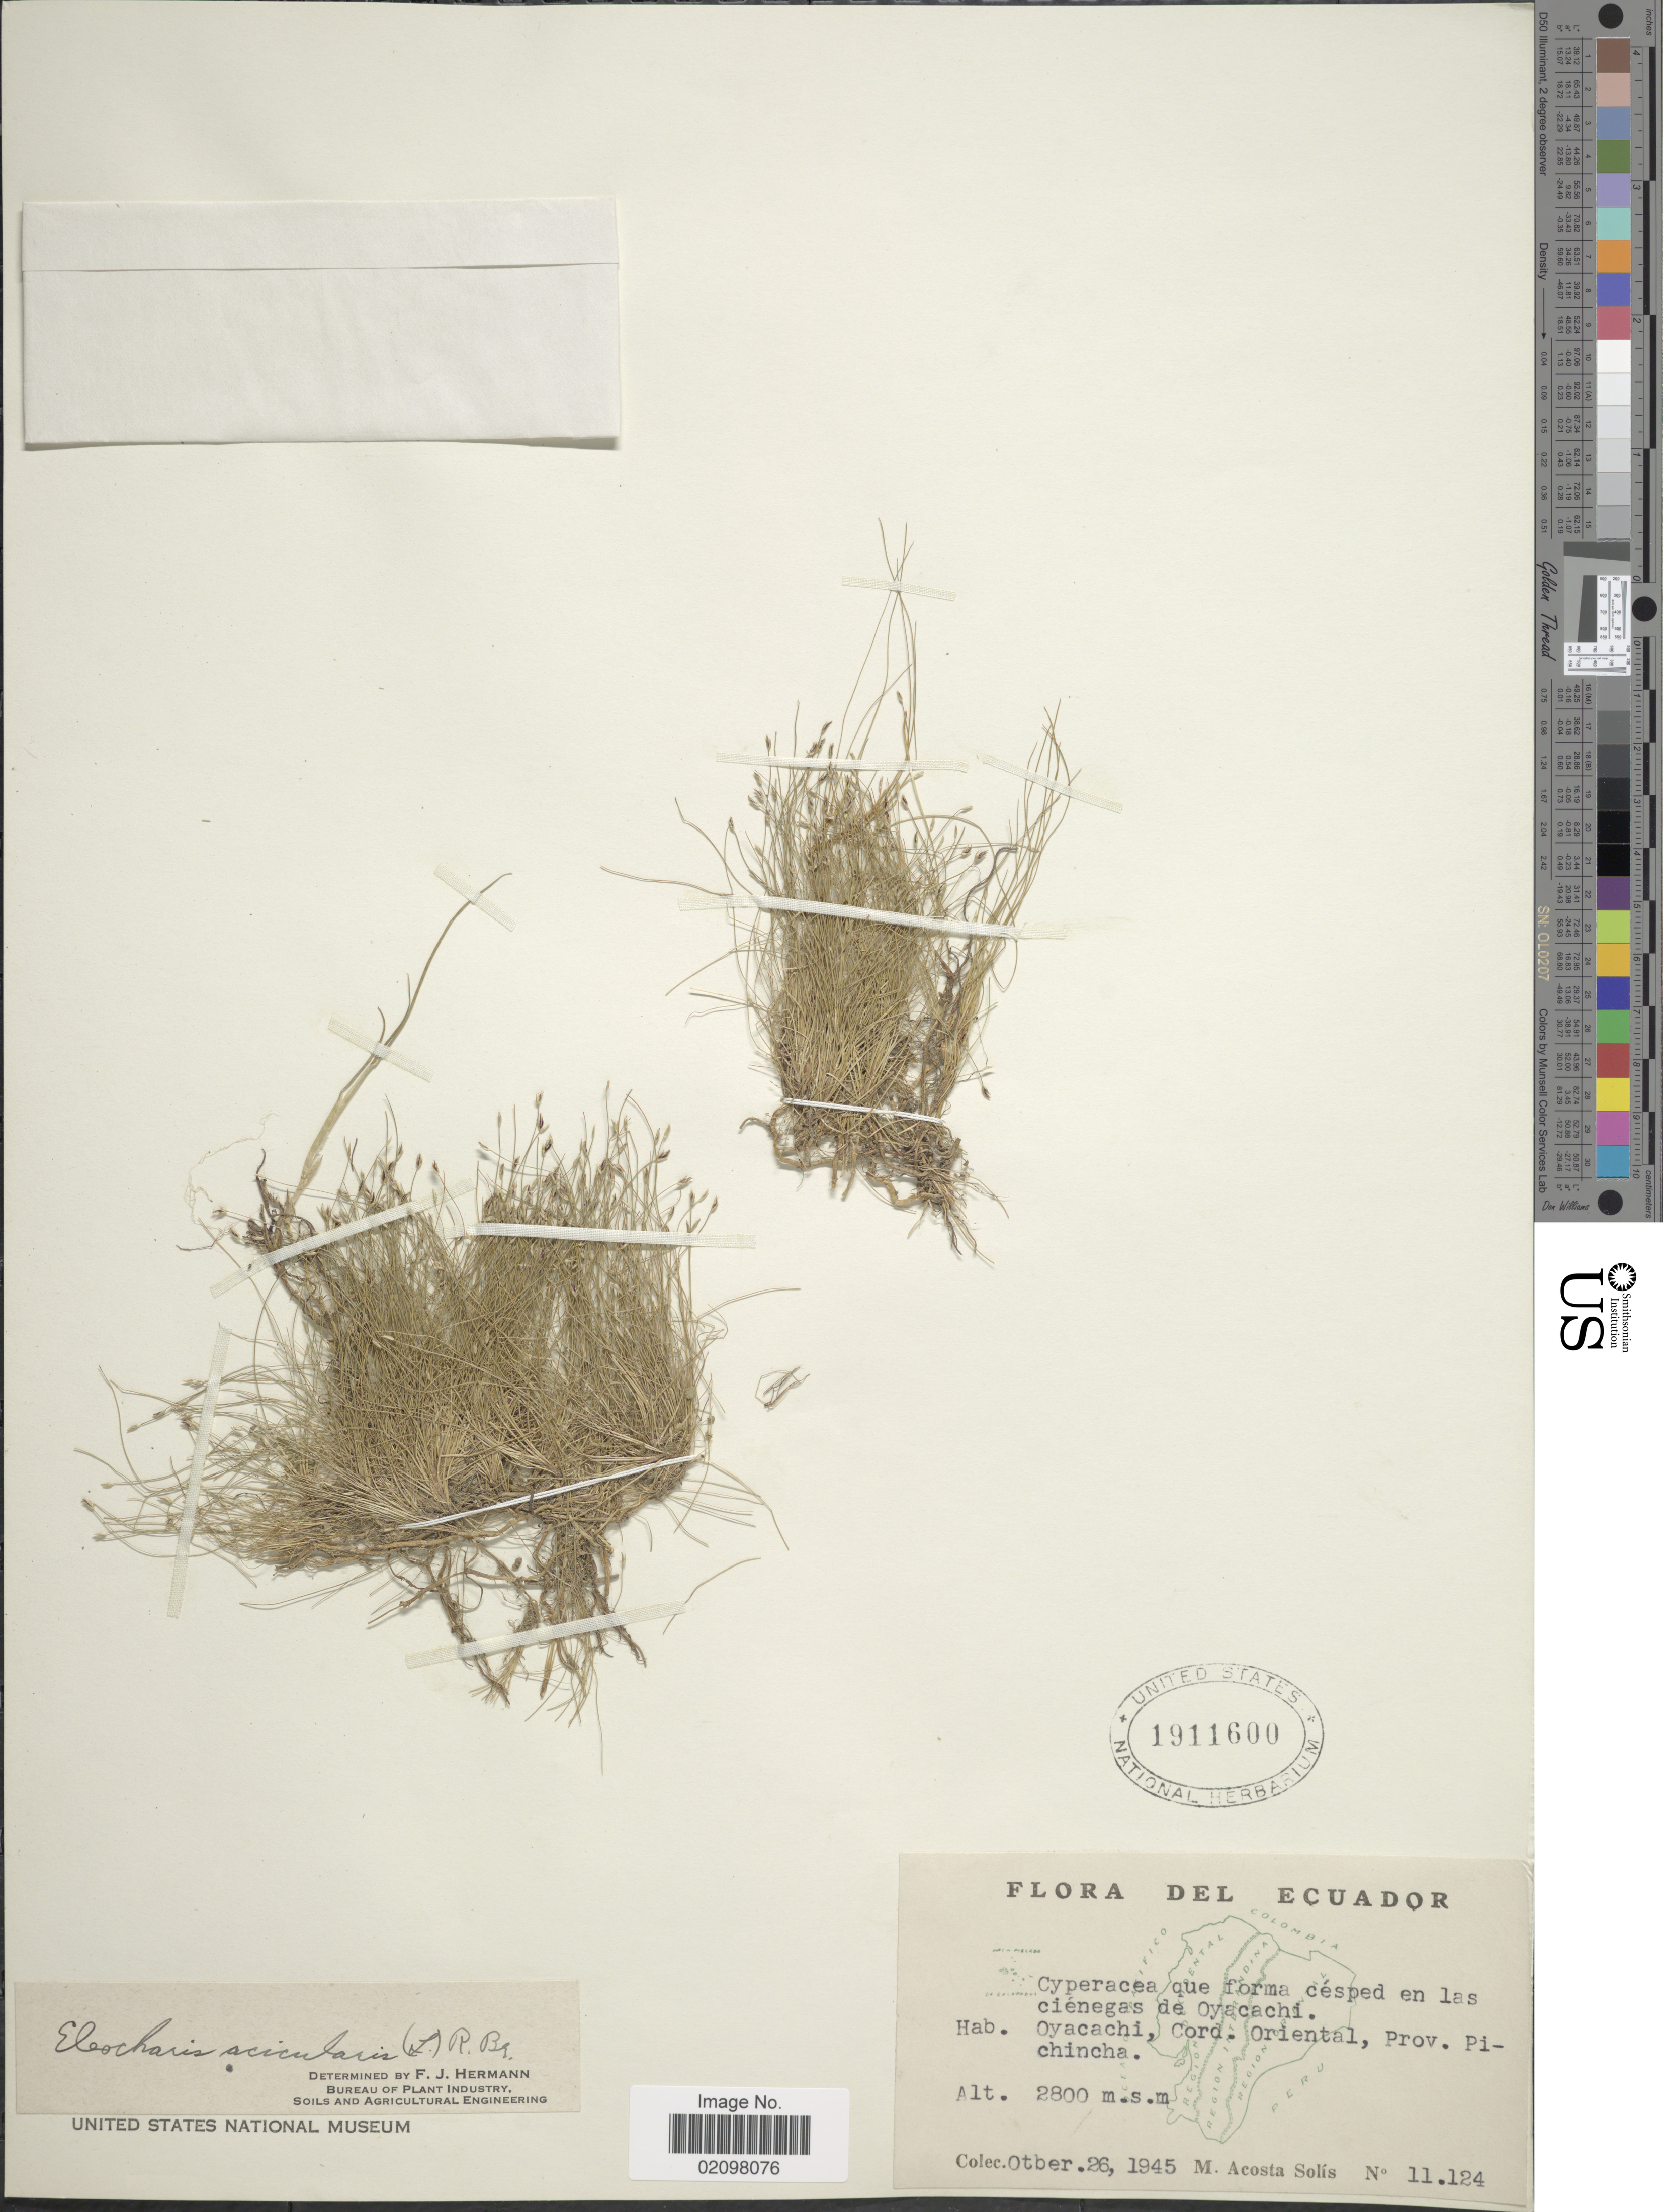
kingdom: Plantae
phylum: Tracheophyta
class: Liliopsida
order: Poales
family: Cyperaceae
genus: Eleocharis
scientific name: Eleocharis acicularis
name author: (L.) Roem. & Schult.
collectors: M. Acosta Solis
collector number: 11124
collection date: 1945-10-26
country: Ecuador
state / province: Pichincha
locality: Cyperacea que forma césped en las ciénegas de Oyacachi. Oyacachi, Cord. Oriental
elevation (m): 2800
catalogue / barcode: US 1911600